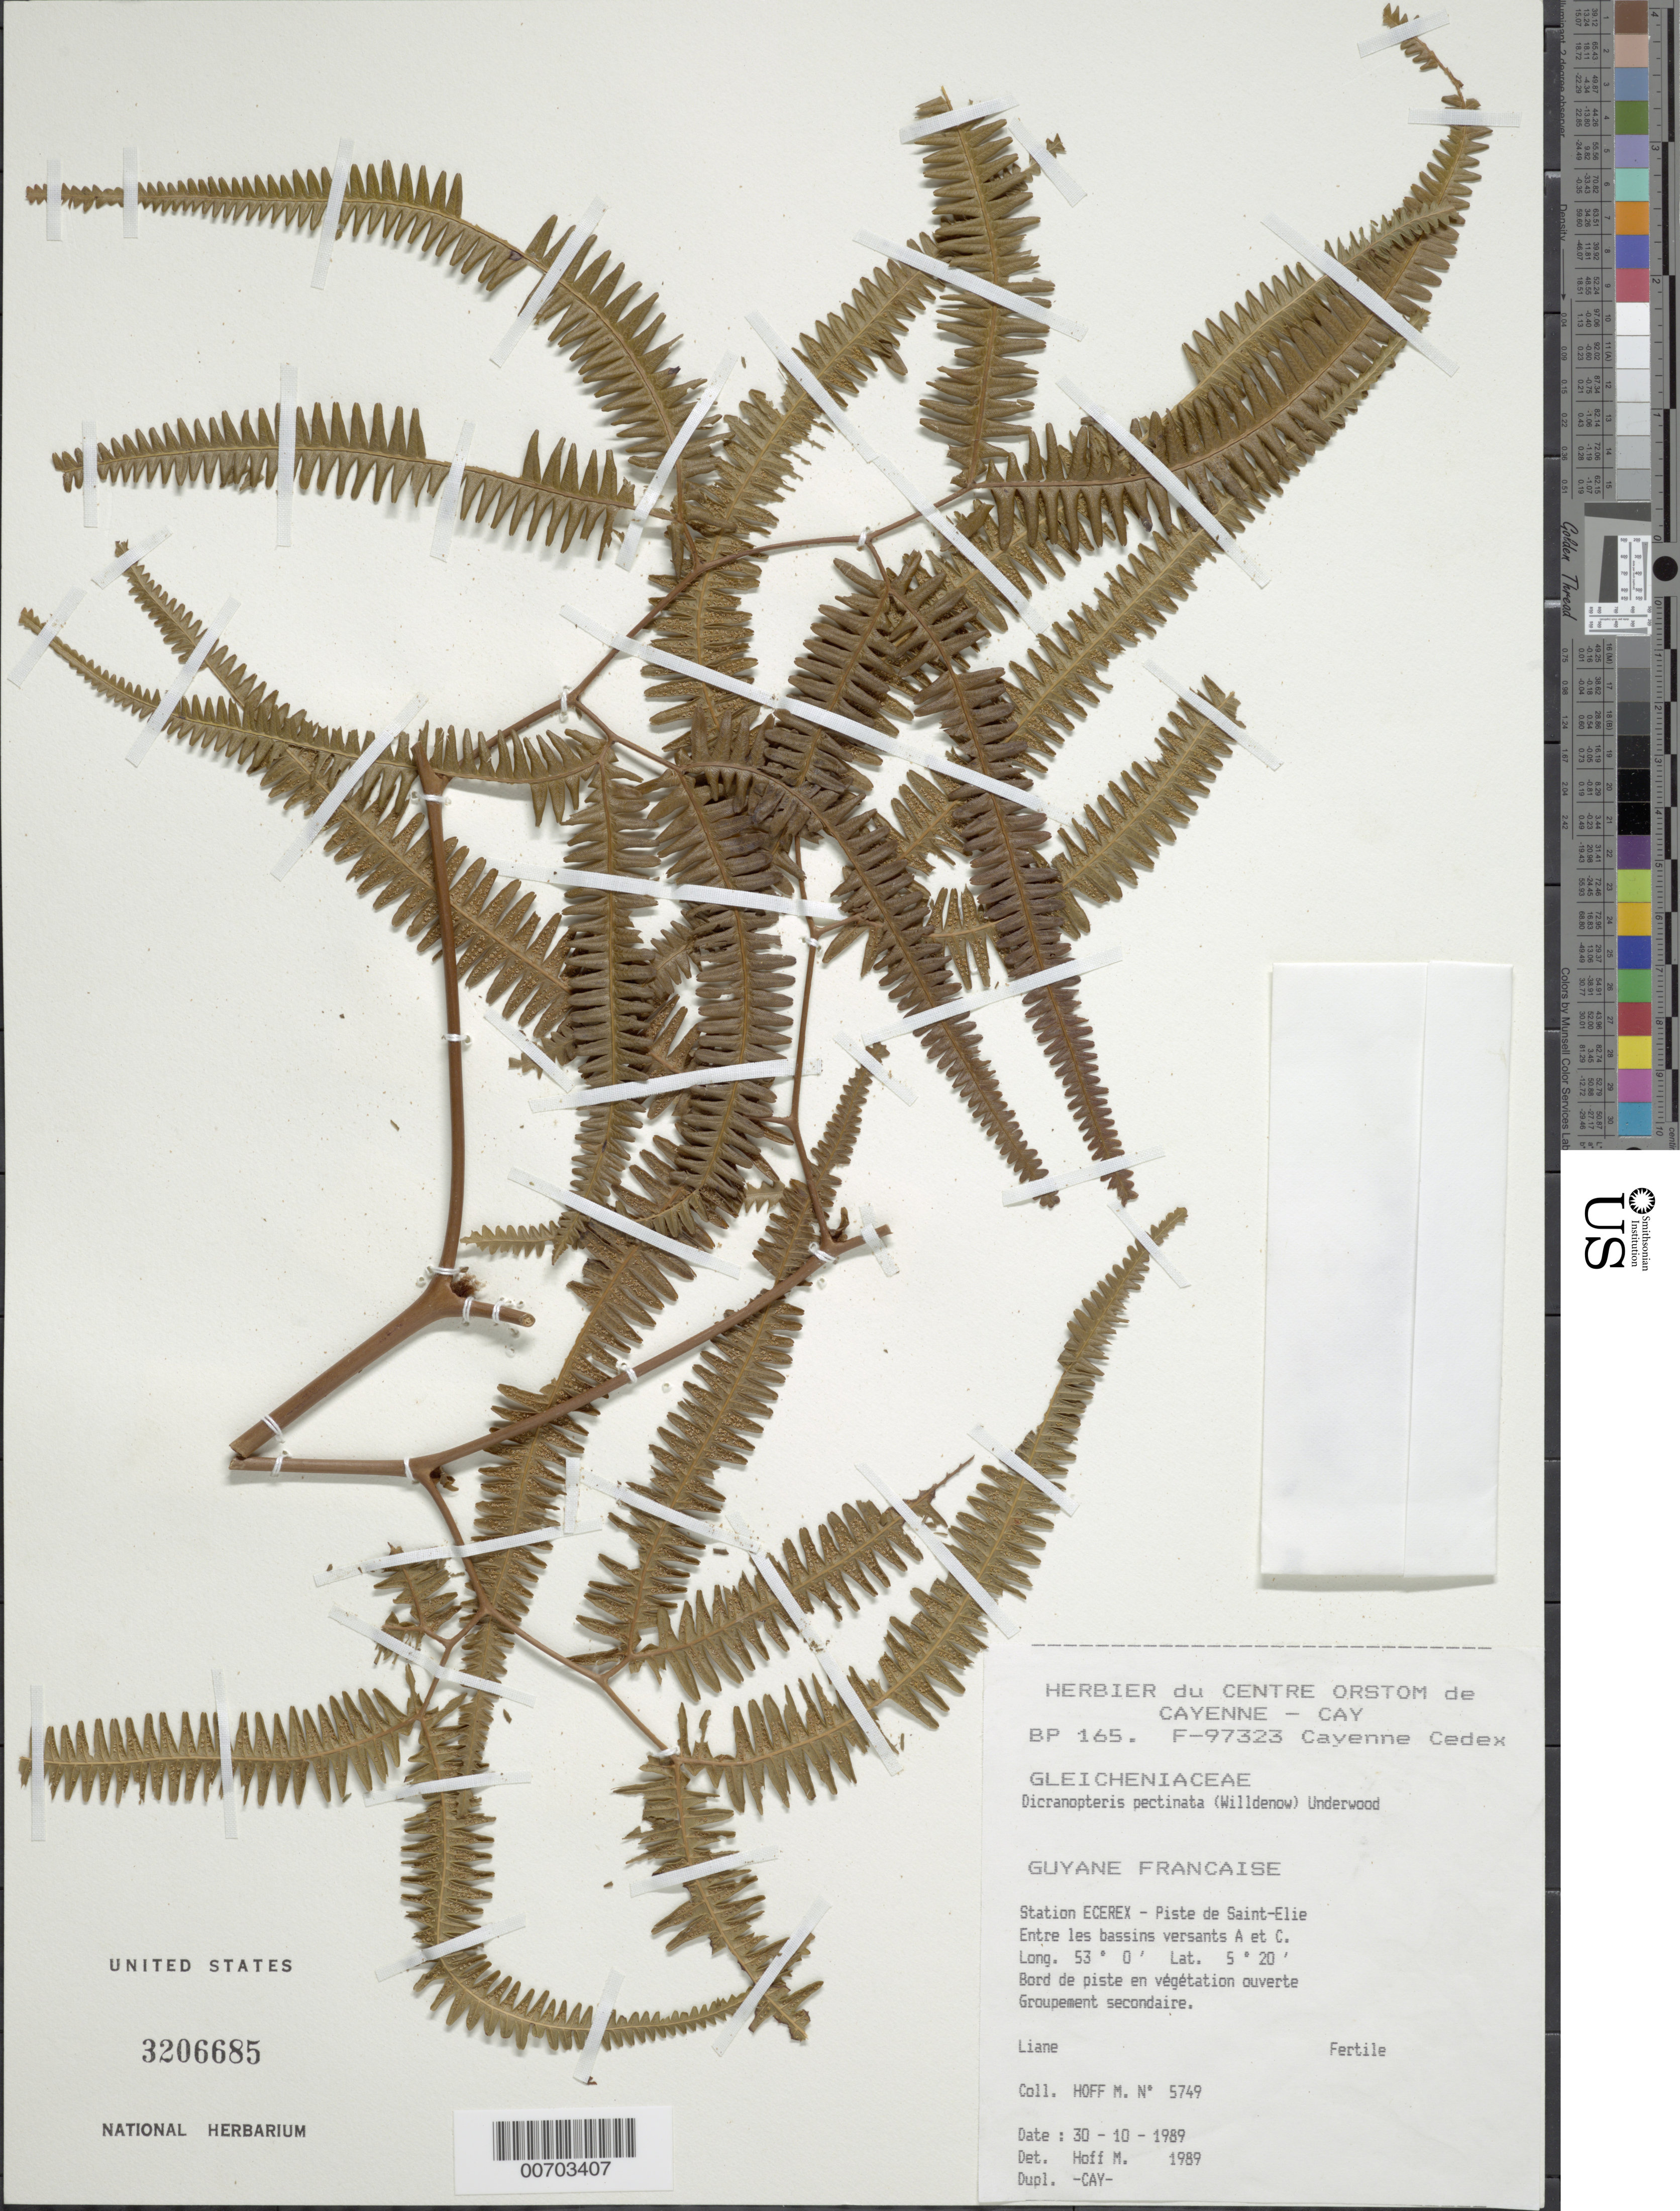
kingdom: Plantae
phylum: Tracheophyta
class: Polypodiopsida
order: Gleicheniales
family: Gleicheniaceae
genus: Gleichenella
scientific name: Gleichenella pectinata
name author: (Willd.) Ching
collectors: M. Hoff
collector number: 5749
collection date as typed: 30-Oct-89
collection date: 1989-10-30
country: French Guiana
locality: Station de la Piste de Saint-Élie (ECEREX)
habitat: Along trail in open vegetation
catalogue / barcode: US 3206685